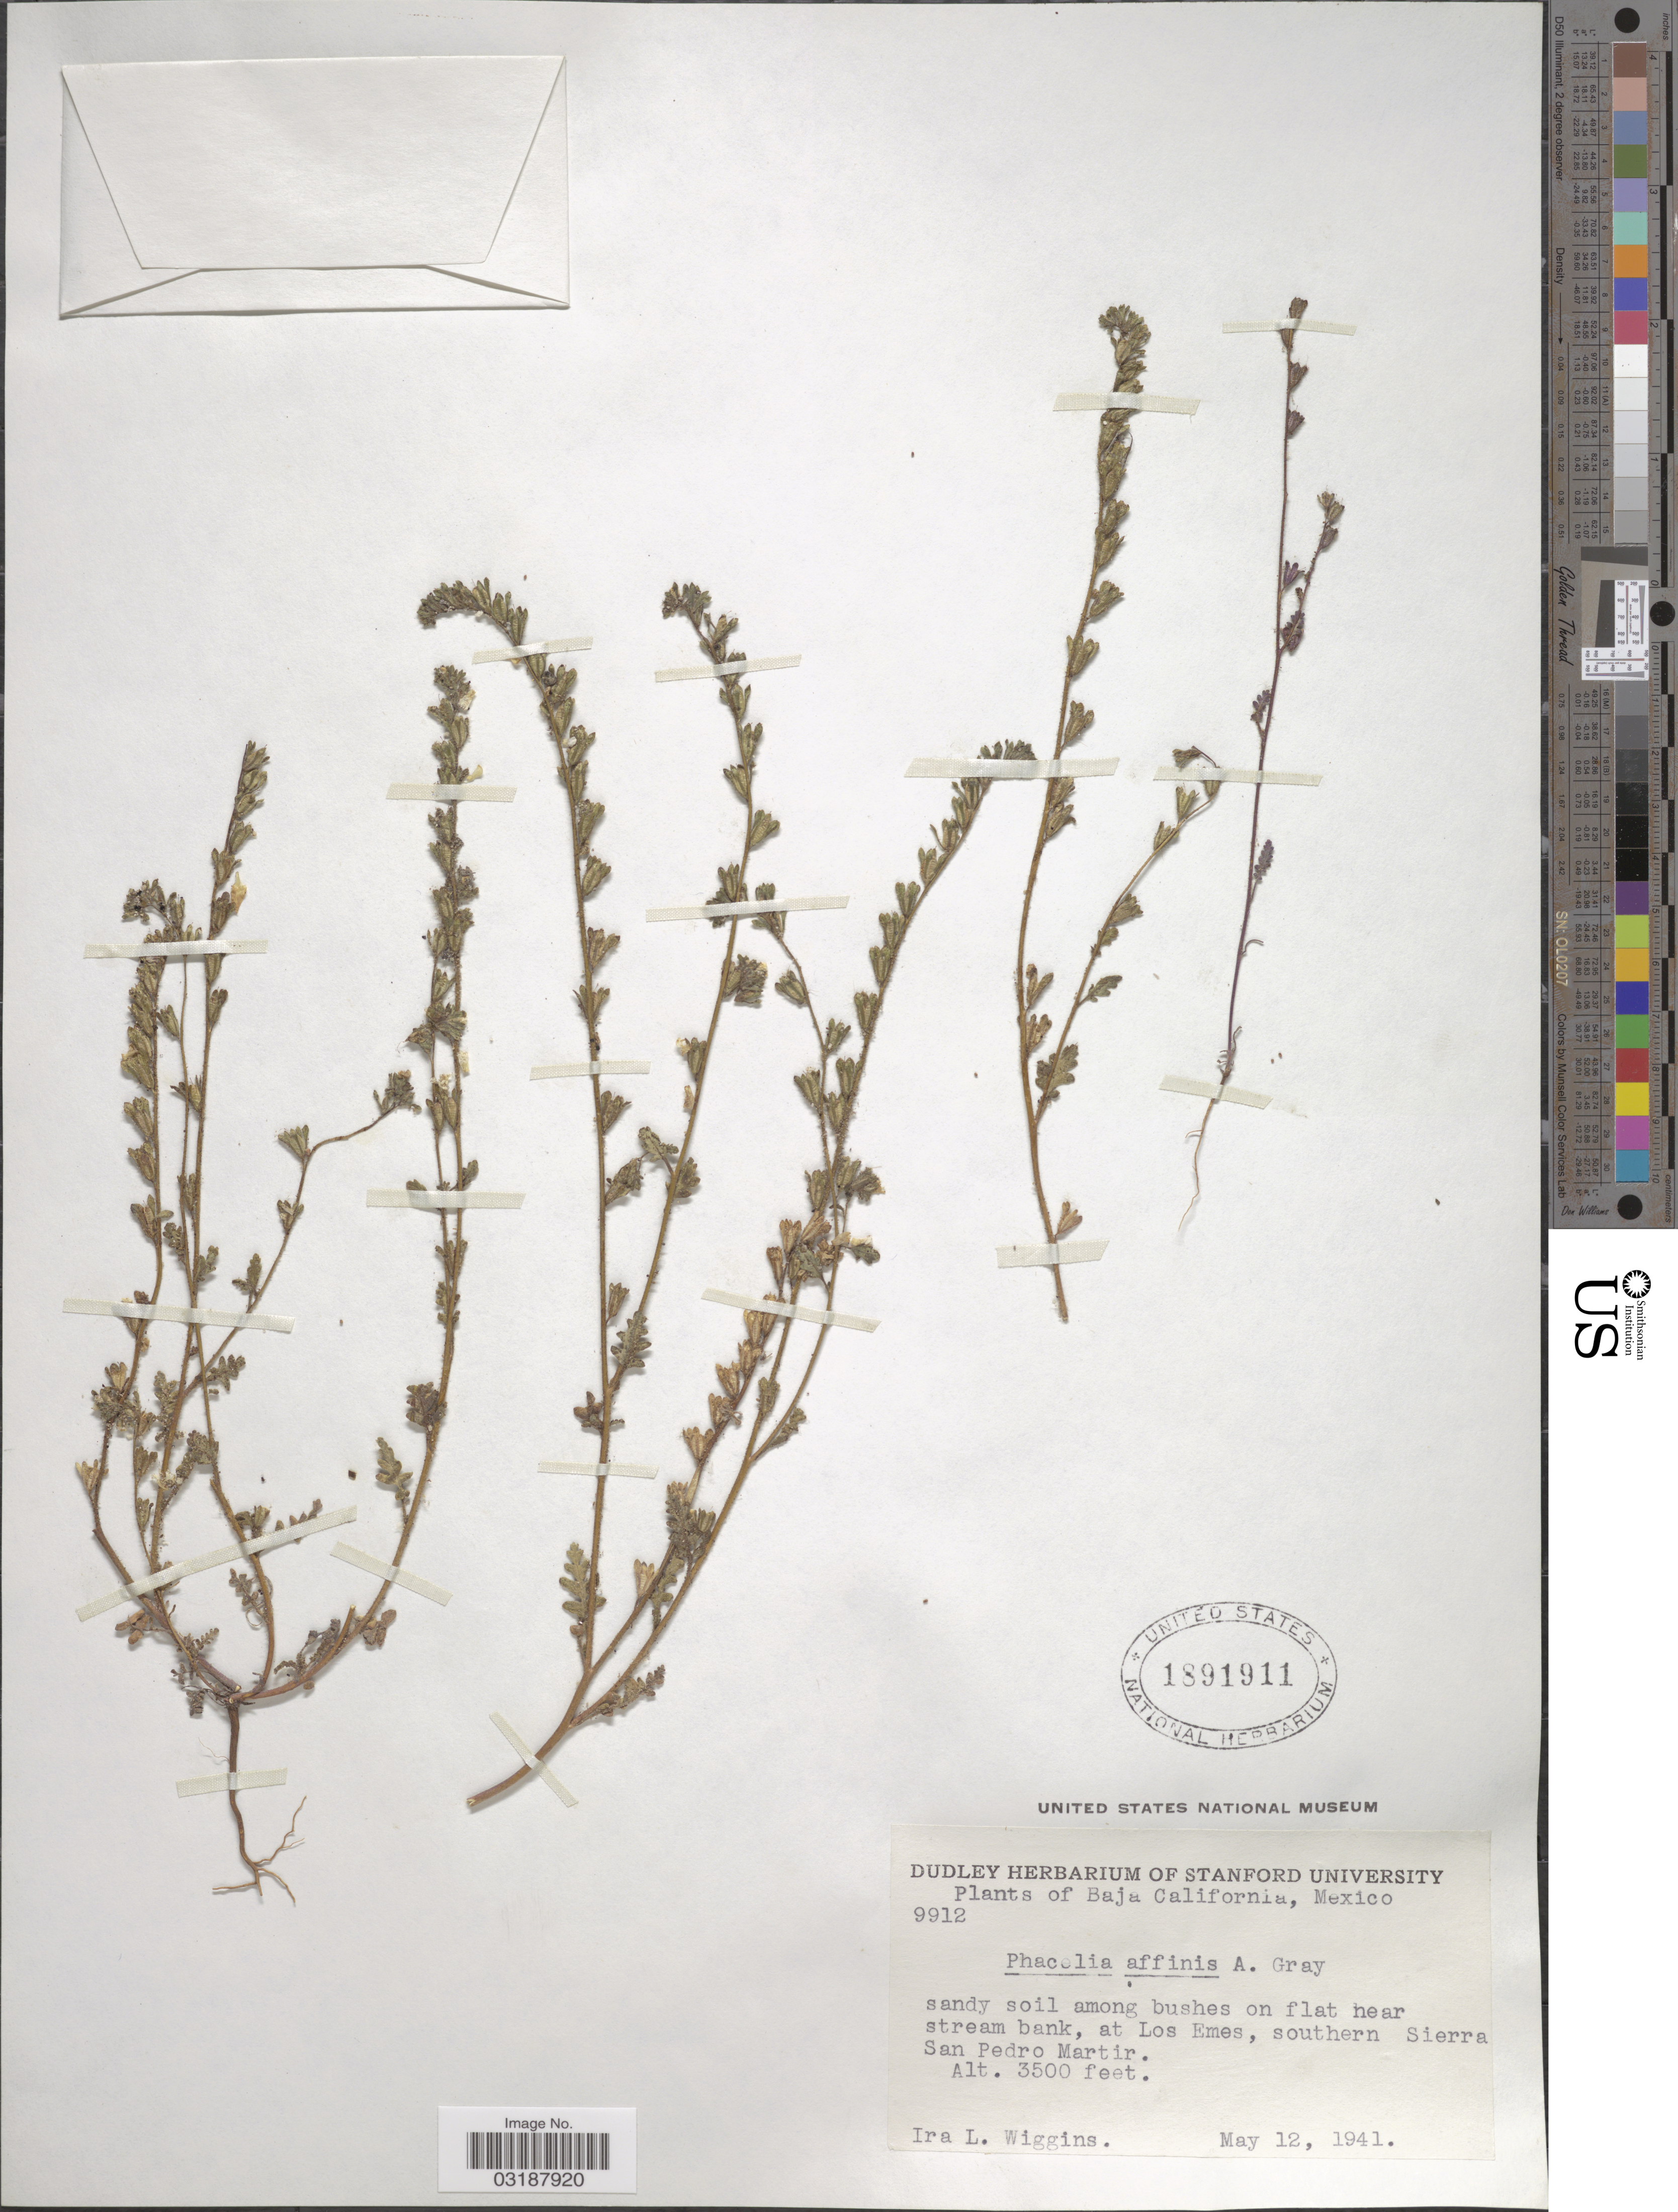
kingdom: Plantae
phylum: Tracheophyta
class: Magnoliopsida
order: Boraginales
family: Hydrophyllaceae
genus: Phacelia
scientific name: Phacelia affinis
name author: A. Gray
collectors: I. L. Wiggins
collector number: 9912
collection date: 1941-05-12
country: Mexico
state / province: Baja California Sur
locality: Sandy soil among bushes on flat near stream bank, at Los Emes, southern Sierra San Pedro Martir.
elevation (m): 1067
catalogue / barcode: US 1891911